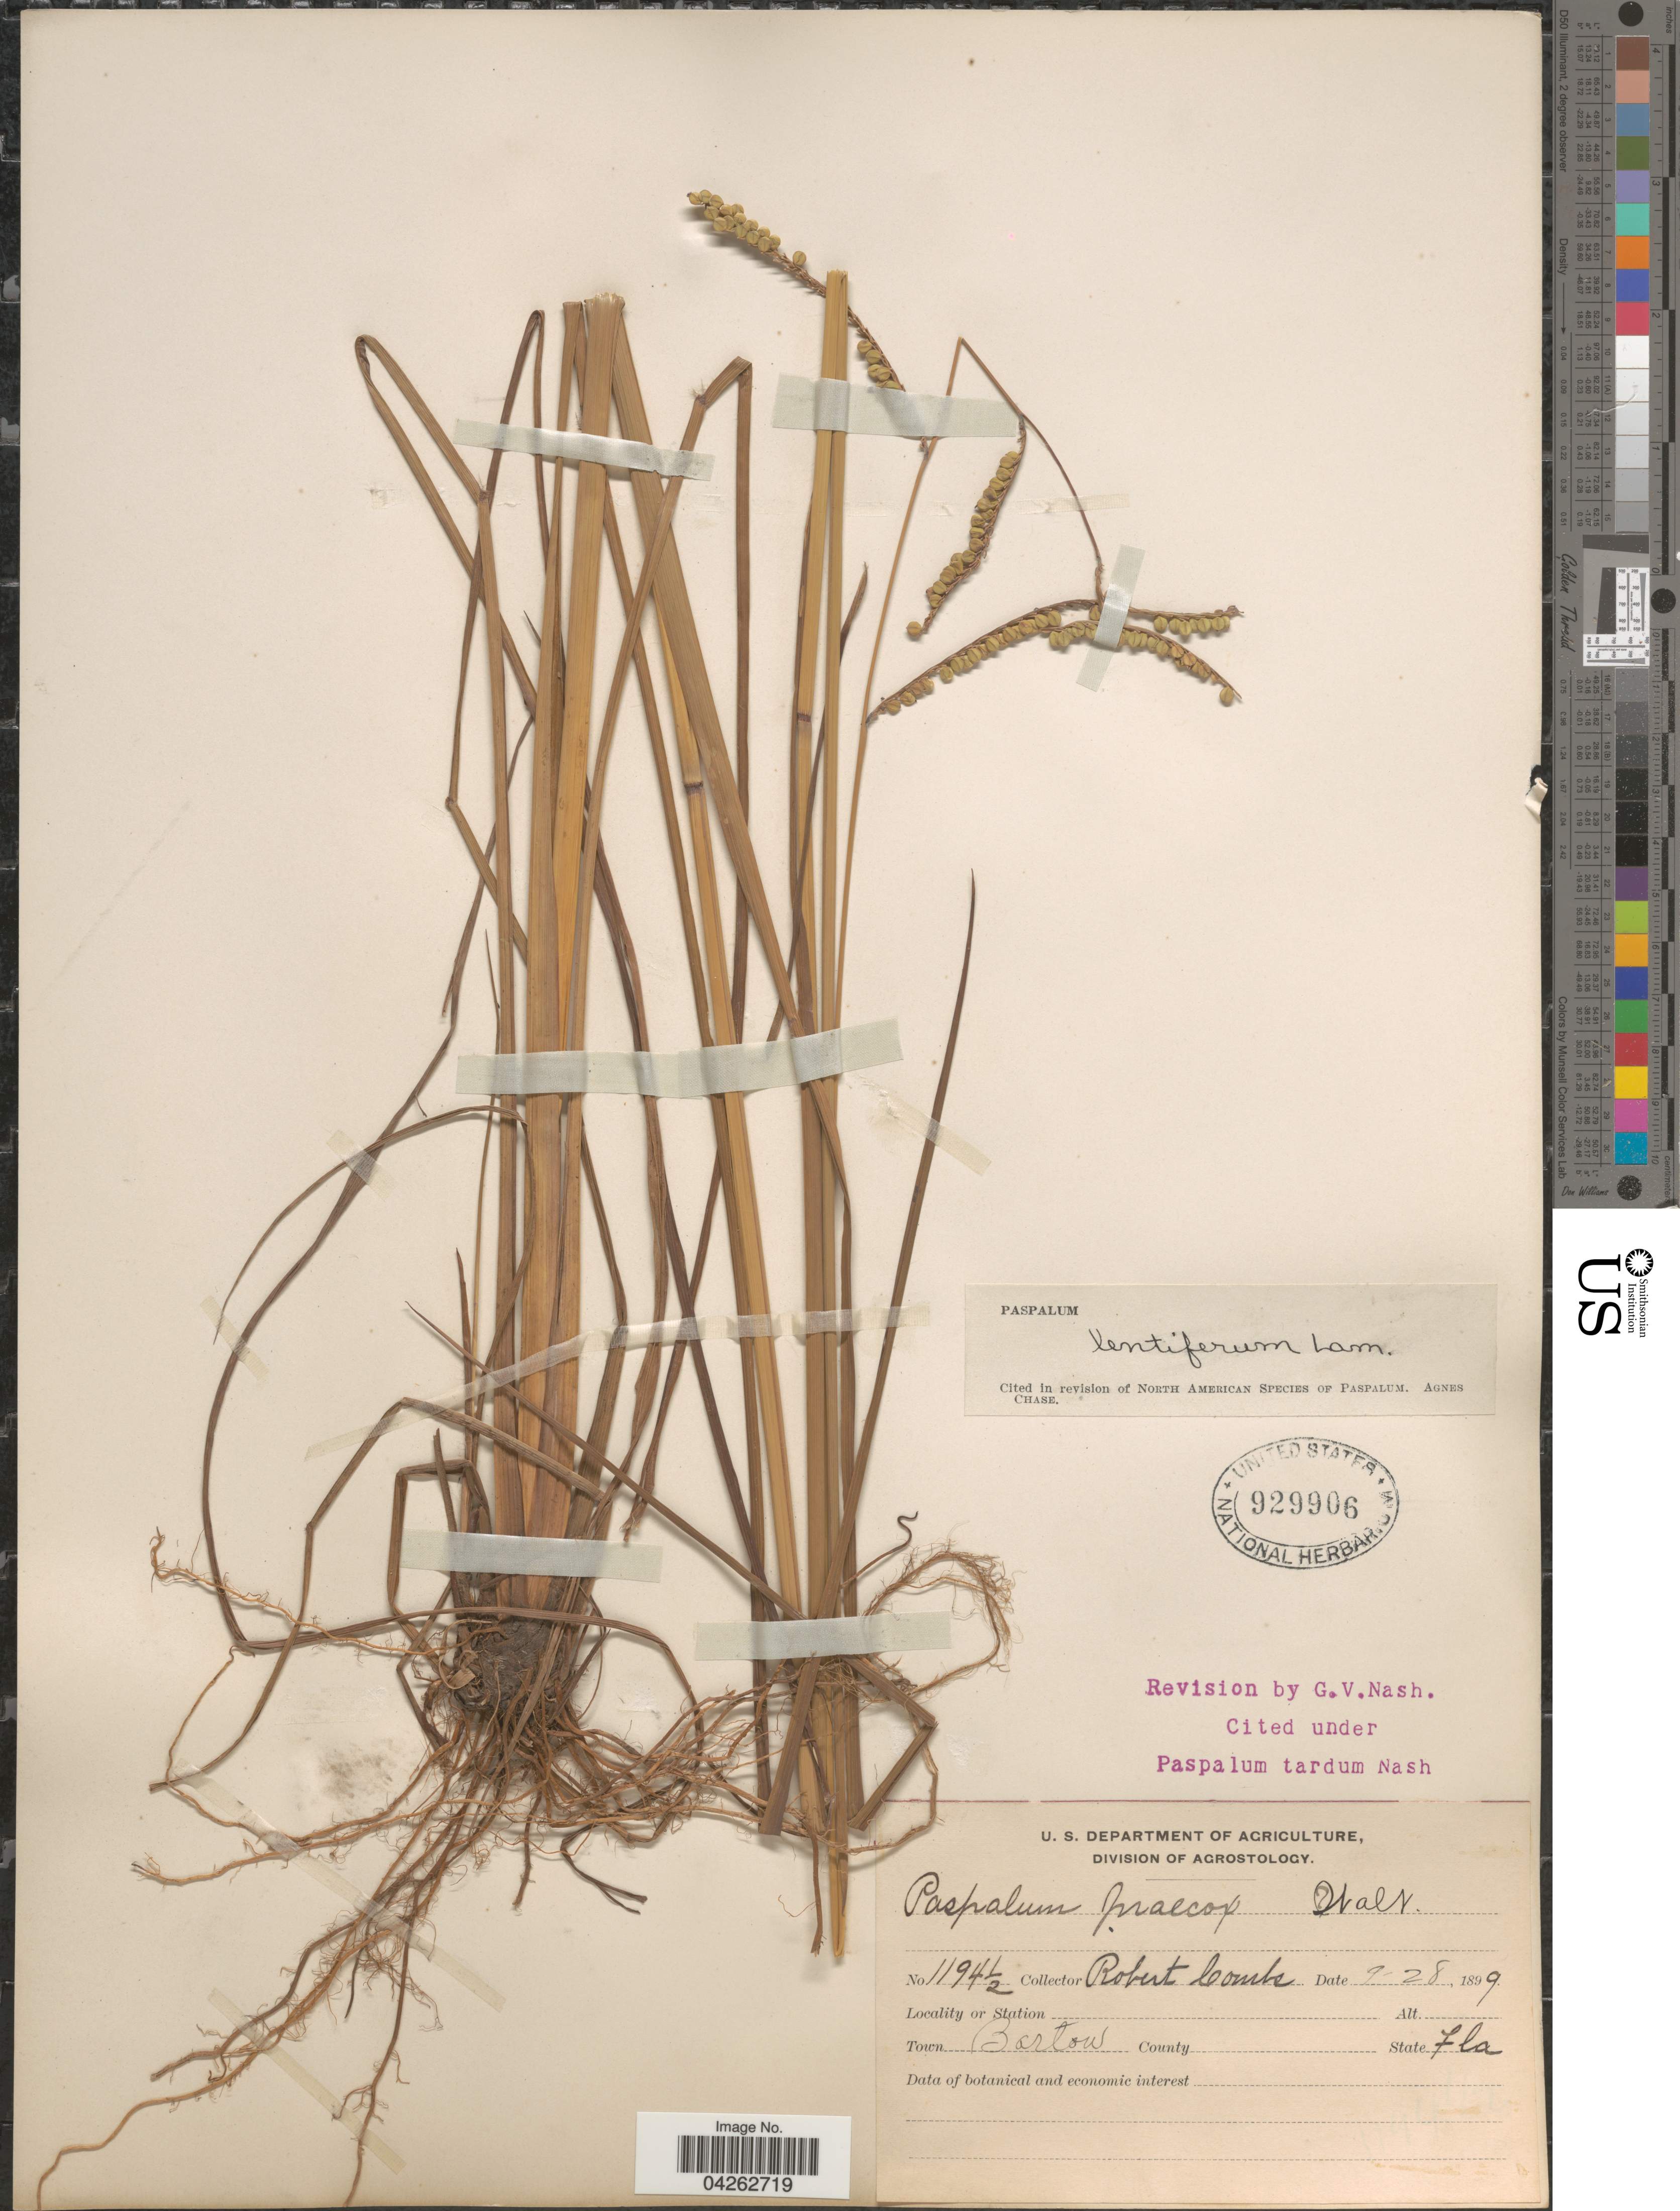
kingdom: Plantae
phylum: Tracheophyta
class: Liliopsida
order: Poales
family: Poaceae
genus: Paspalum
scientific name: Paspalum lentiferum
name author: Lam.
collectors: R. Combs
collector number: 1194½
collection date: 1899-09-28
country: United States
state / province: Florida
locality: Town Bartow.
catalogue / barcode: US 929906